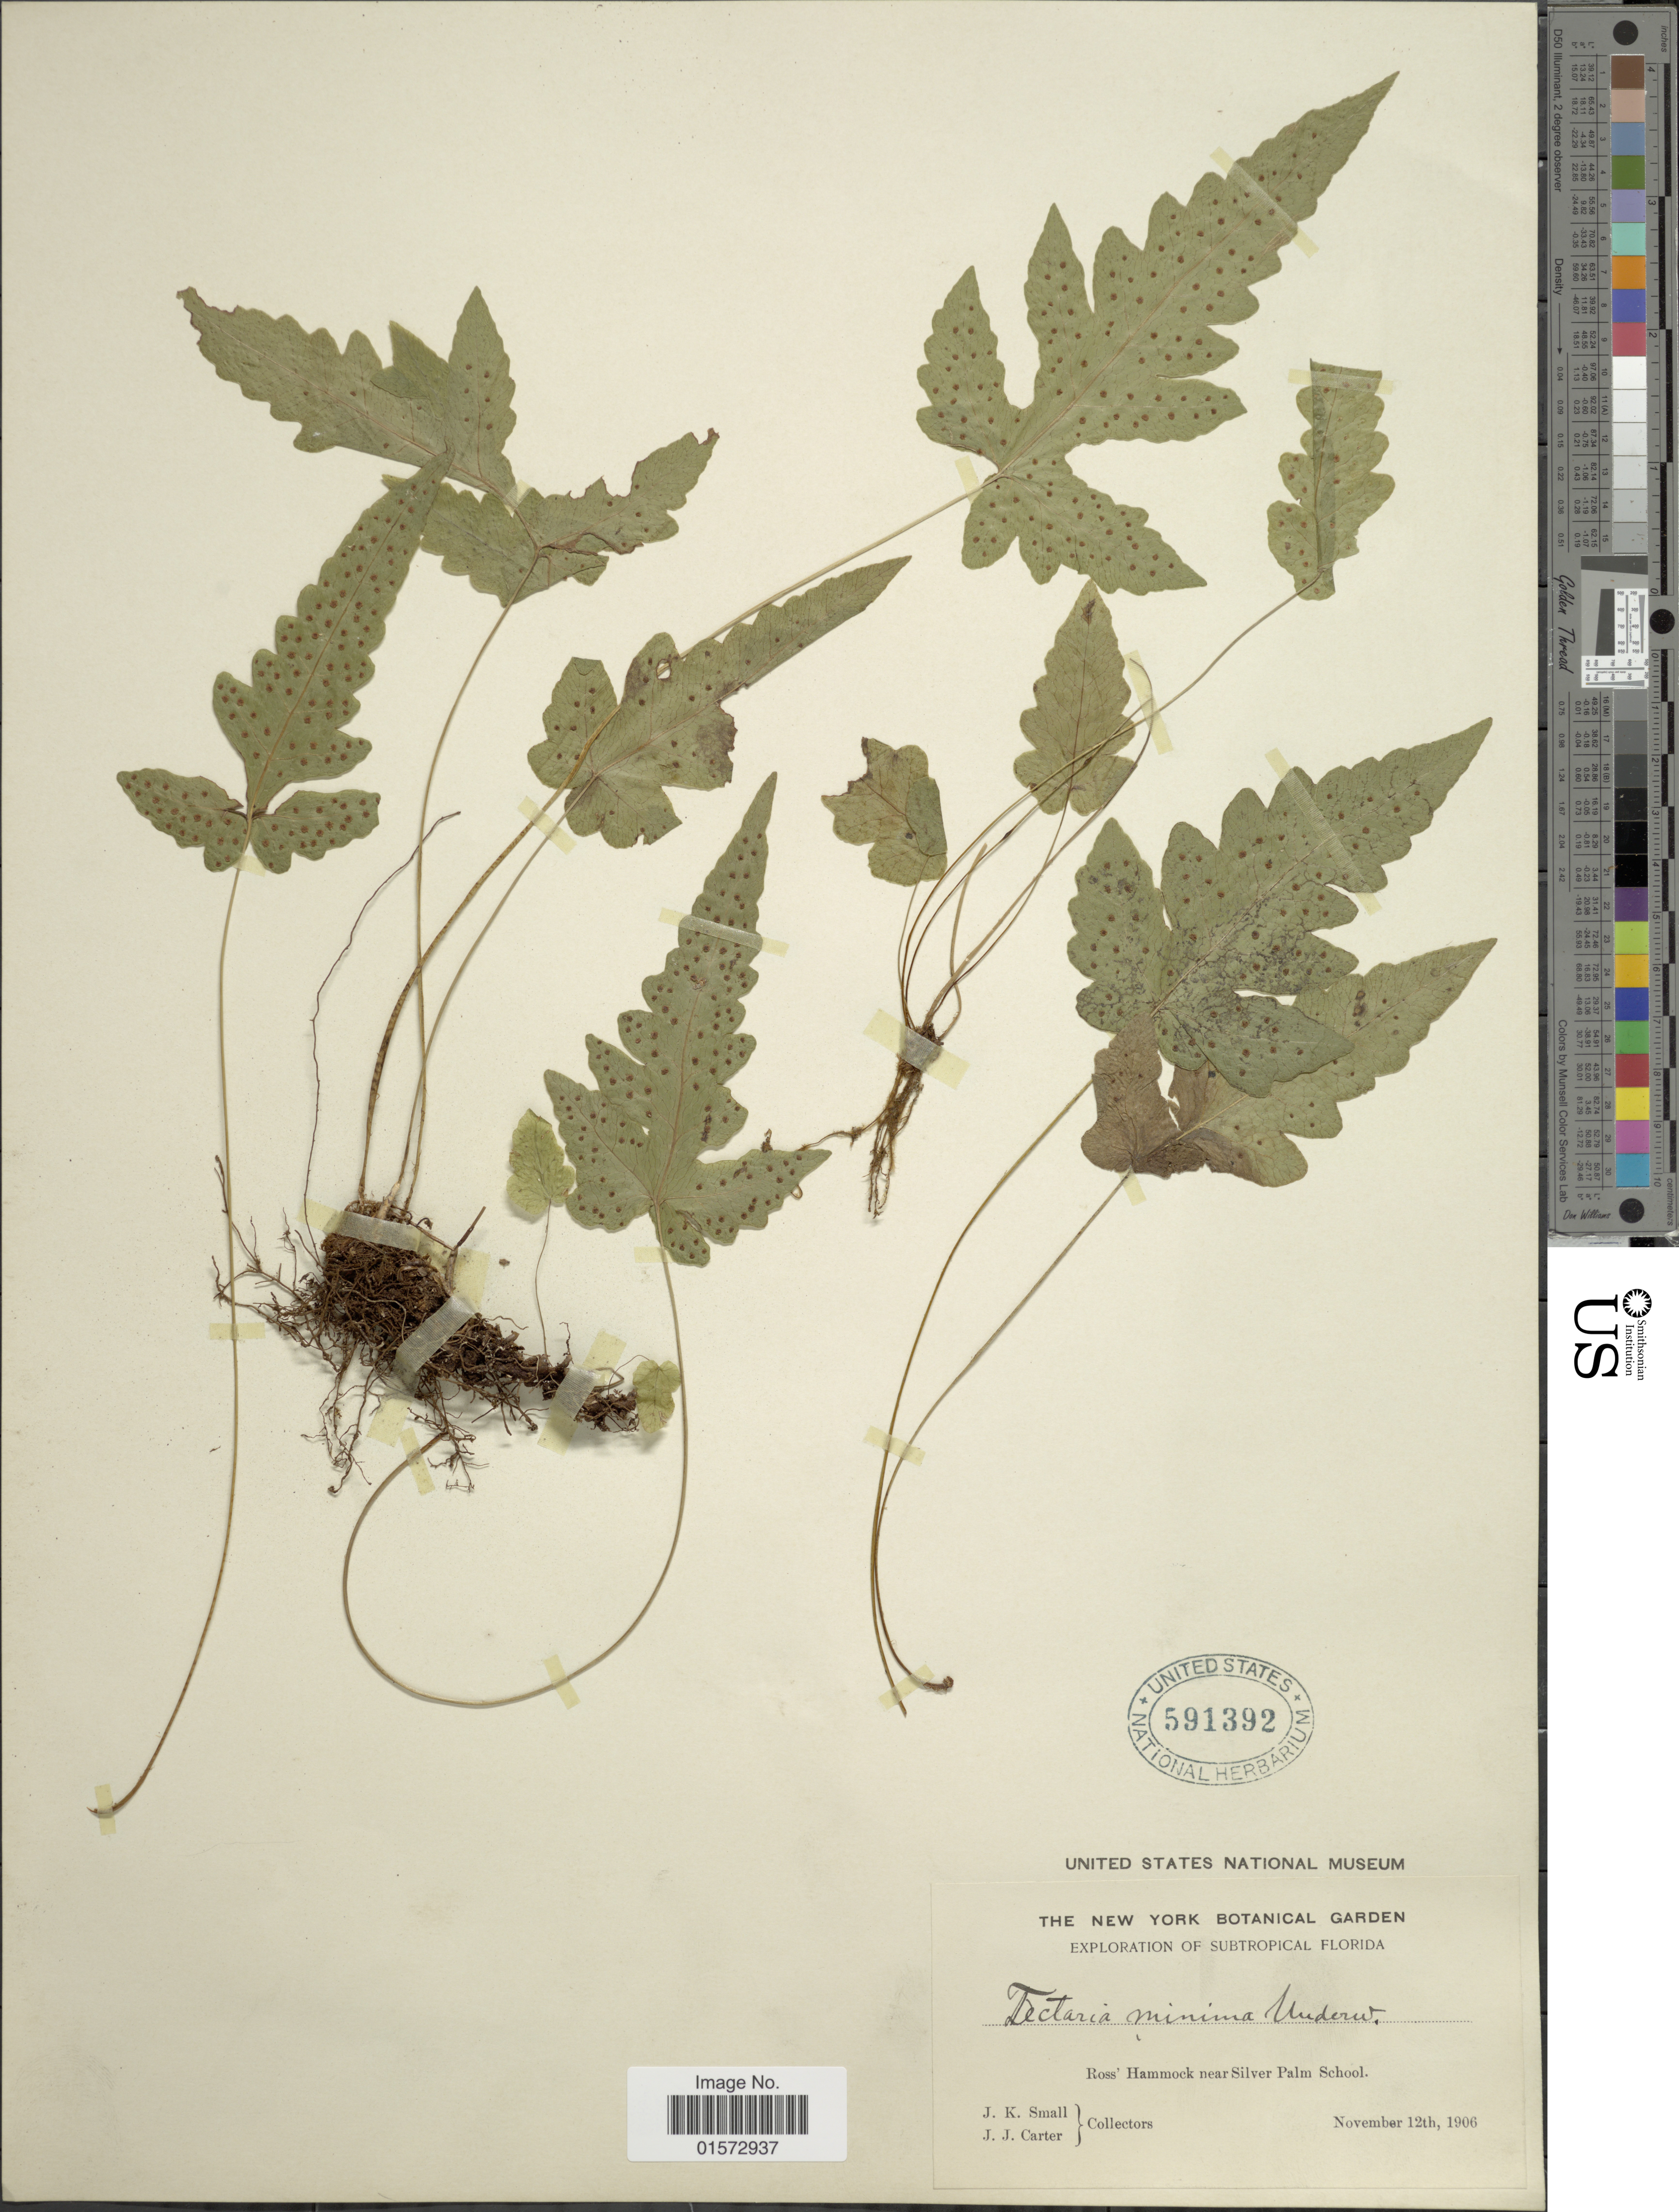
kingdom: Plantae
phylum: Tracheophyta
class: Polypodiopsida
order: Polypodiales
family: Tectariaceae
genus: Tectaria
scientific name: Tectaria fimbriata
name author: (Willd.) Lourteig & Proctor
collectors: J. K. Small & J. Carter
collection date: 1906-11-12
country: United States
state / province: Florida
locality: Ross' Hammock near Silver Palm School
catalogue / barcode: US 591392